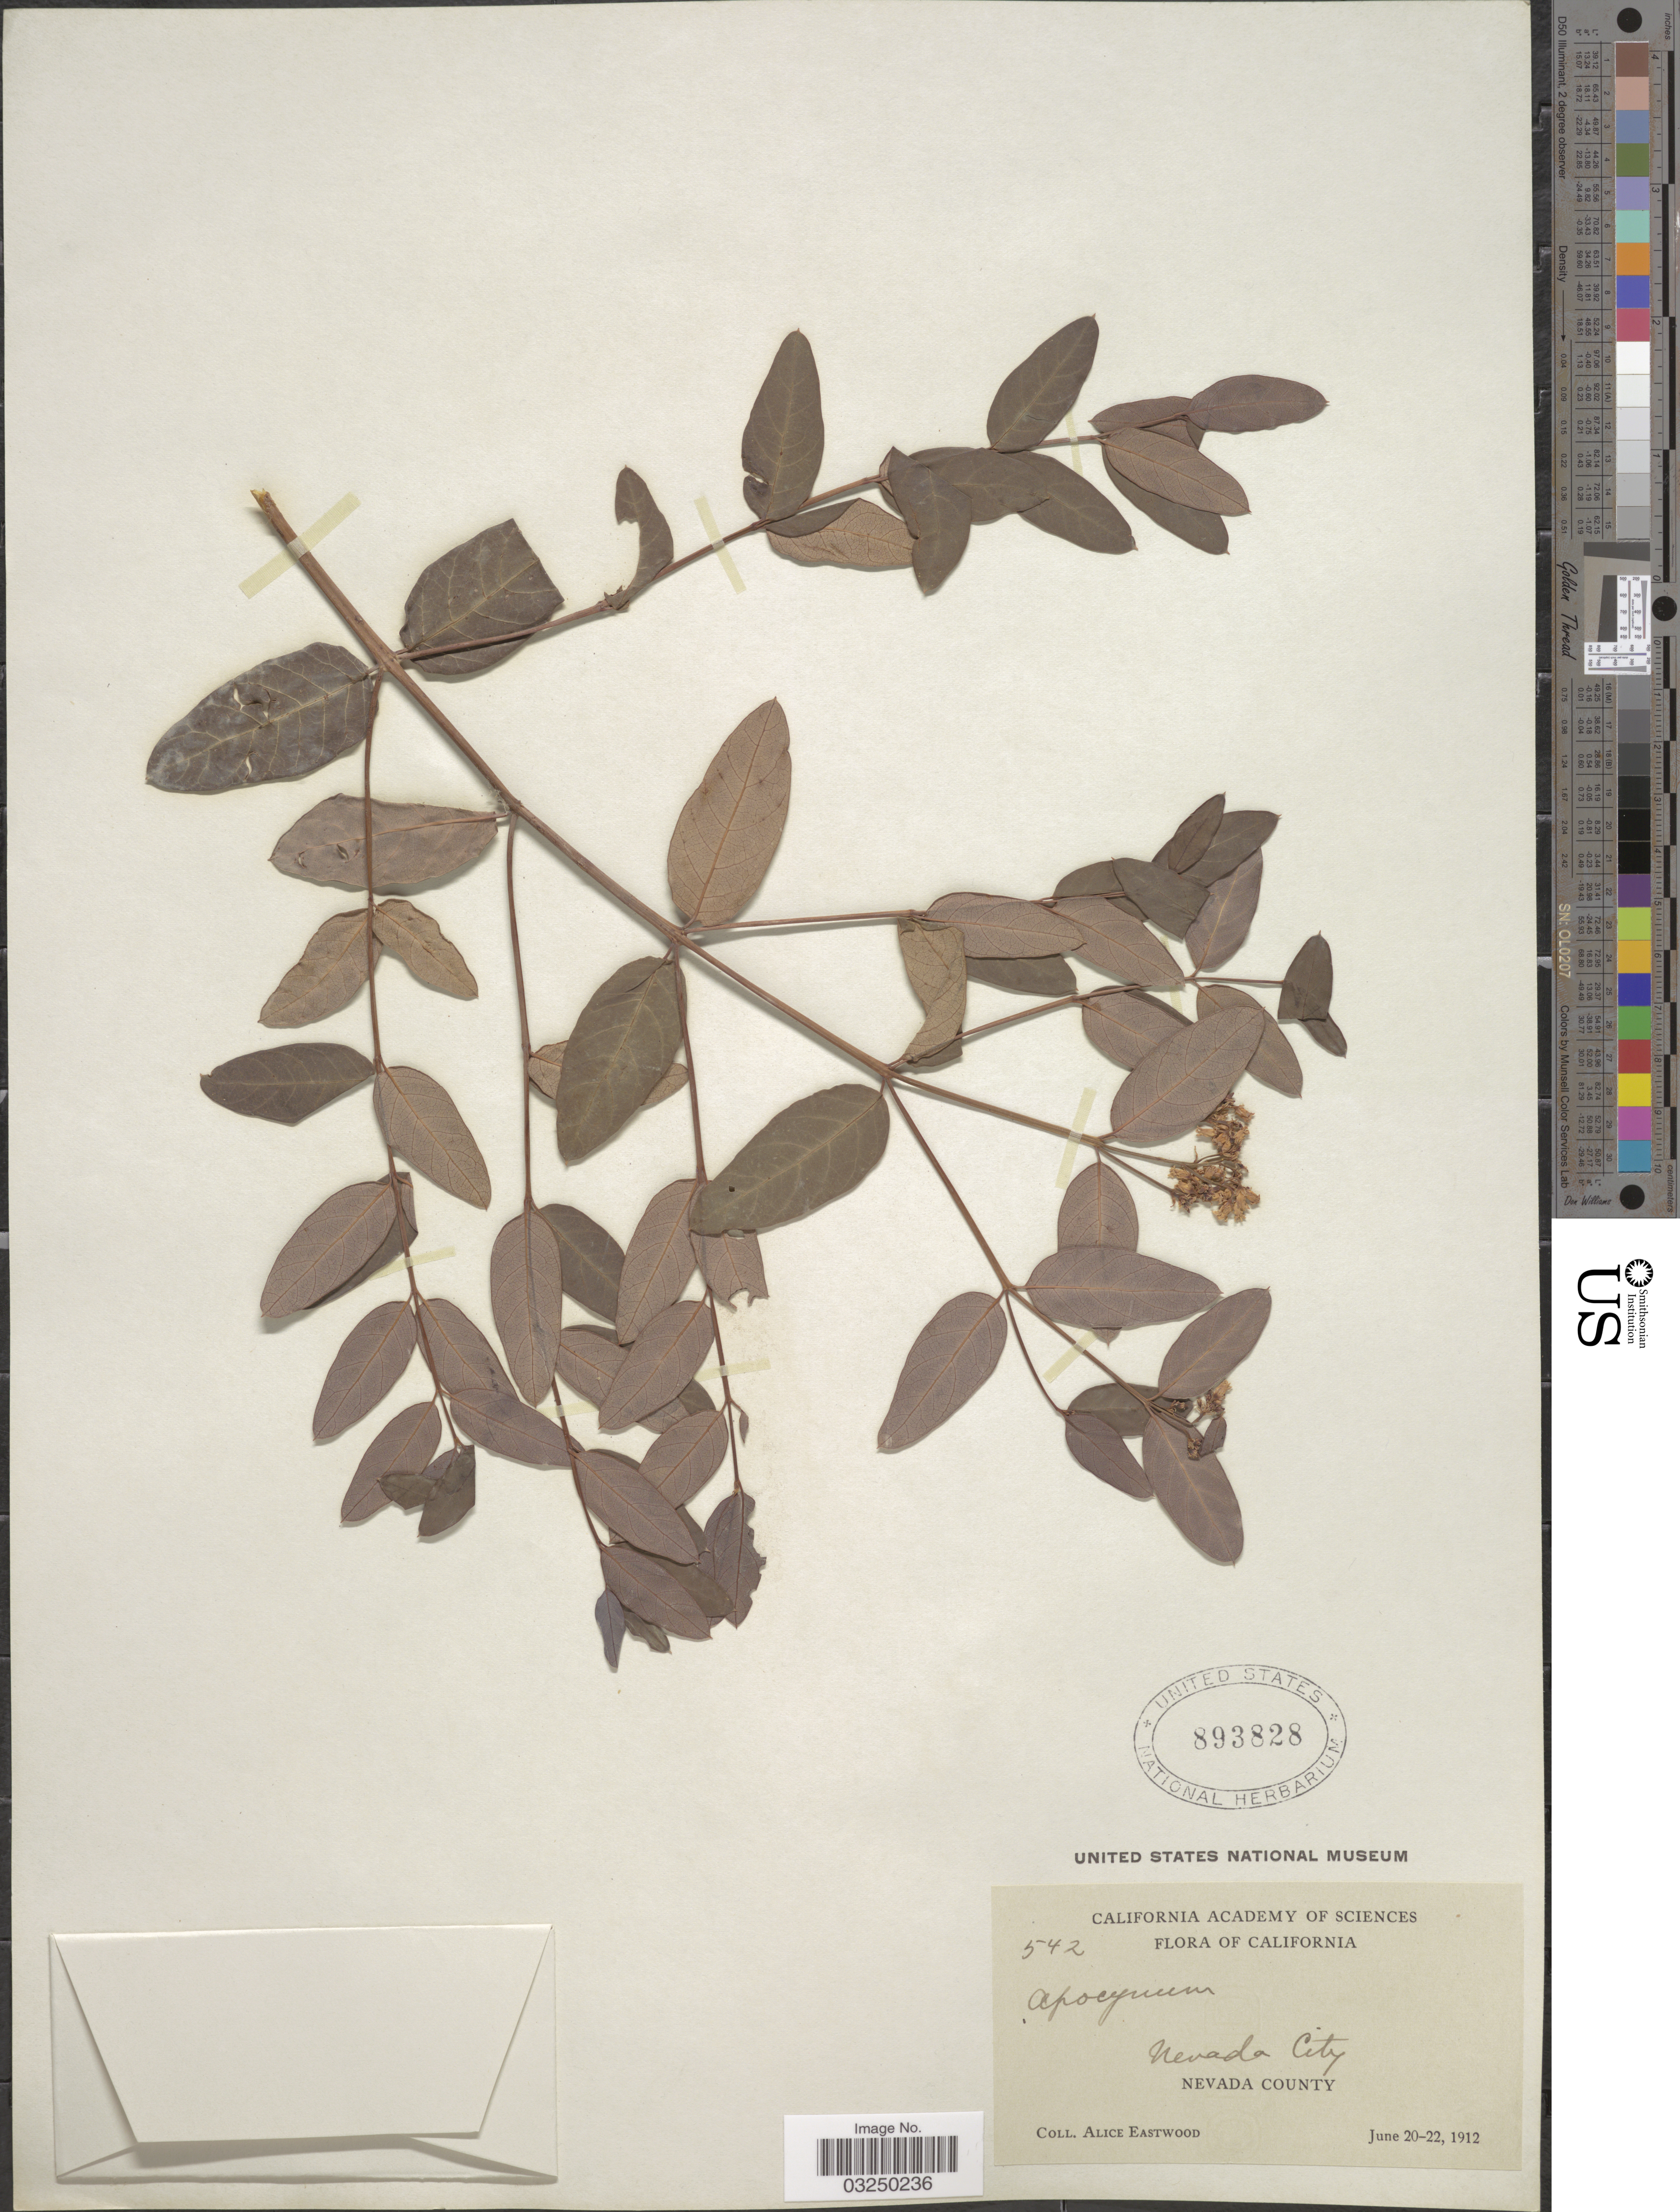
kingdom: Plantae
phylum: Tracheophyta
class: Magnoliopsida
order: Gentianales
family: Apocynaceae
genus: Apocynum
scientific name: Apocynum sp.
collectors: A. Eastwood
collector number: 542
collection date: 1912-06-20/1912-06-22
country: United States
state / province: California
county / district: Nevada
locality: Nevada City, Nevada County.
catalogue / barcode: US 893828